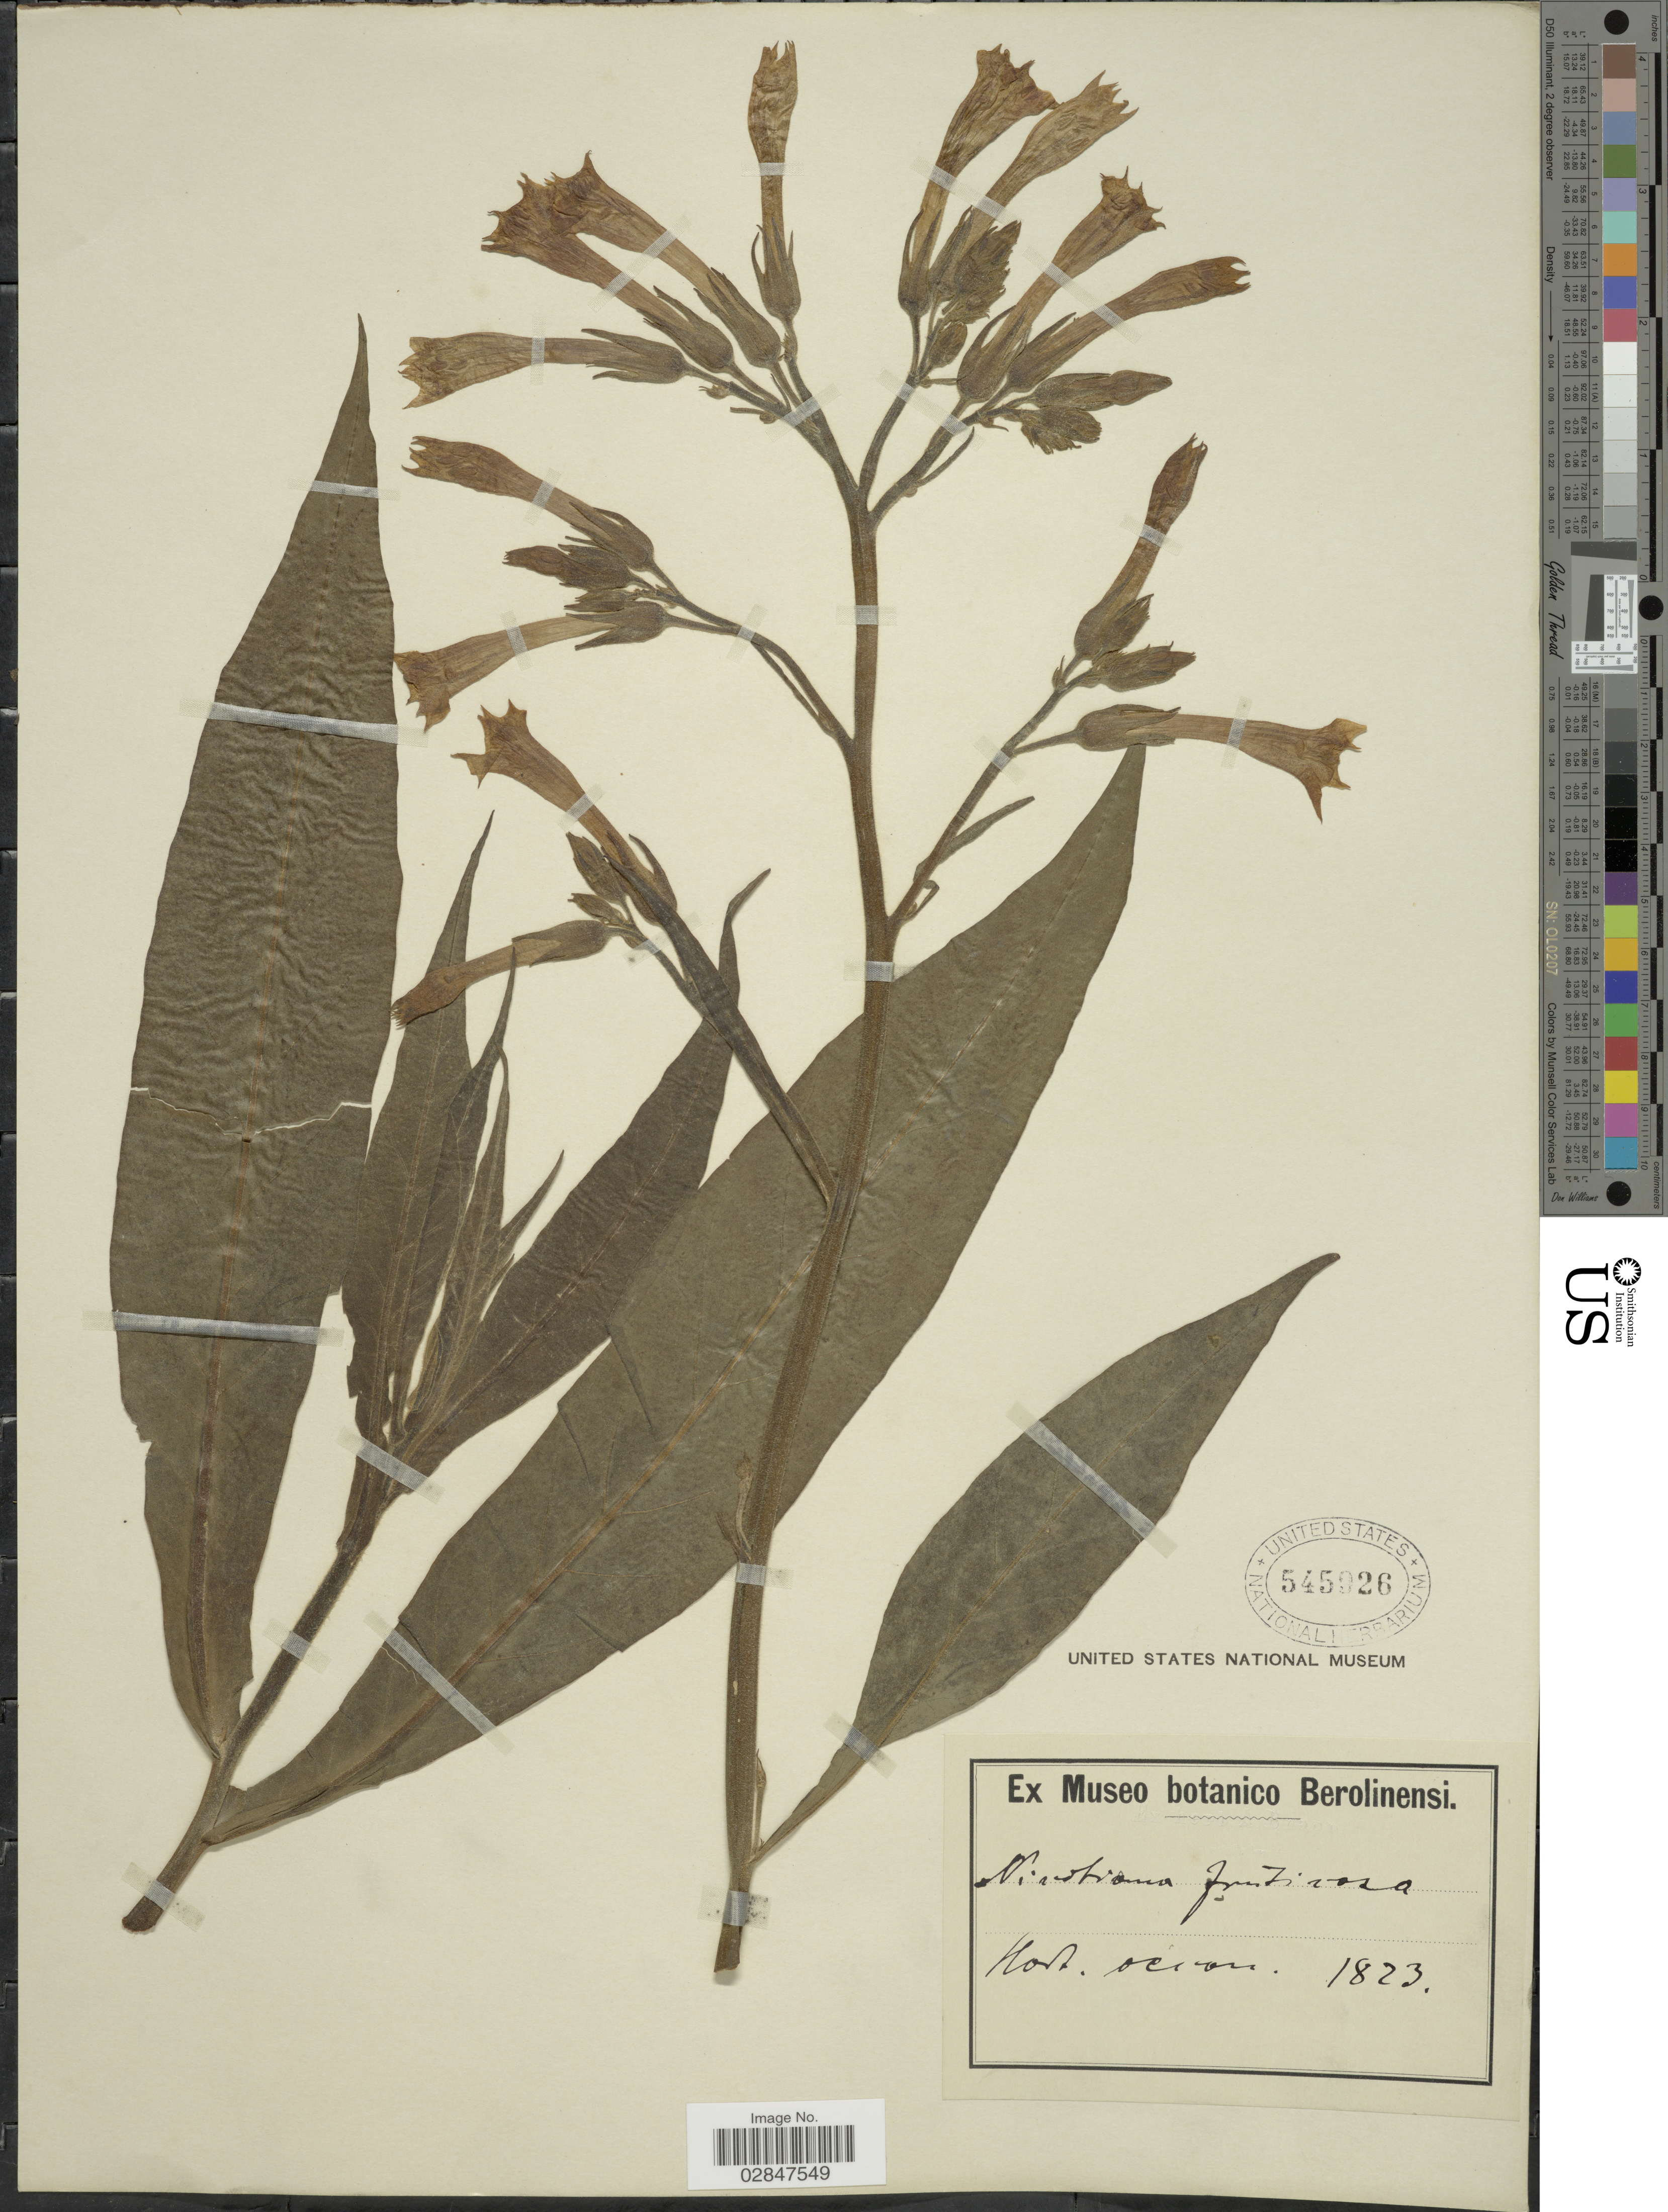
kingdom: Plantae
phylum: Tracheophyta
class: Magnoliopsida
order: Solanales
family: Solanaceae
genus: Nicotiana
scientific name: Nicotiana tabacum var. fruticosa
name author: (L.) Hook. f.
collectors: ex Mus. Bot. Berolinensi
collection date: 1823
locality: Hort. ocion.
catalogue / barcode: US 545926